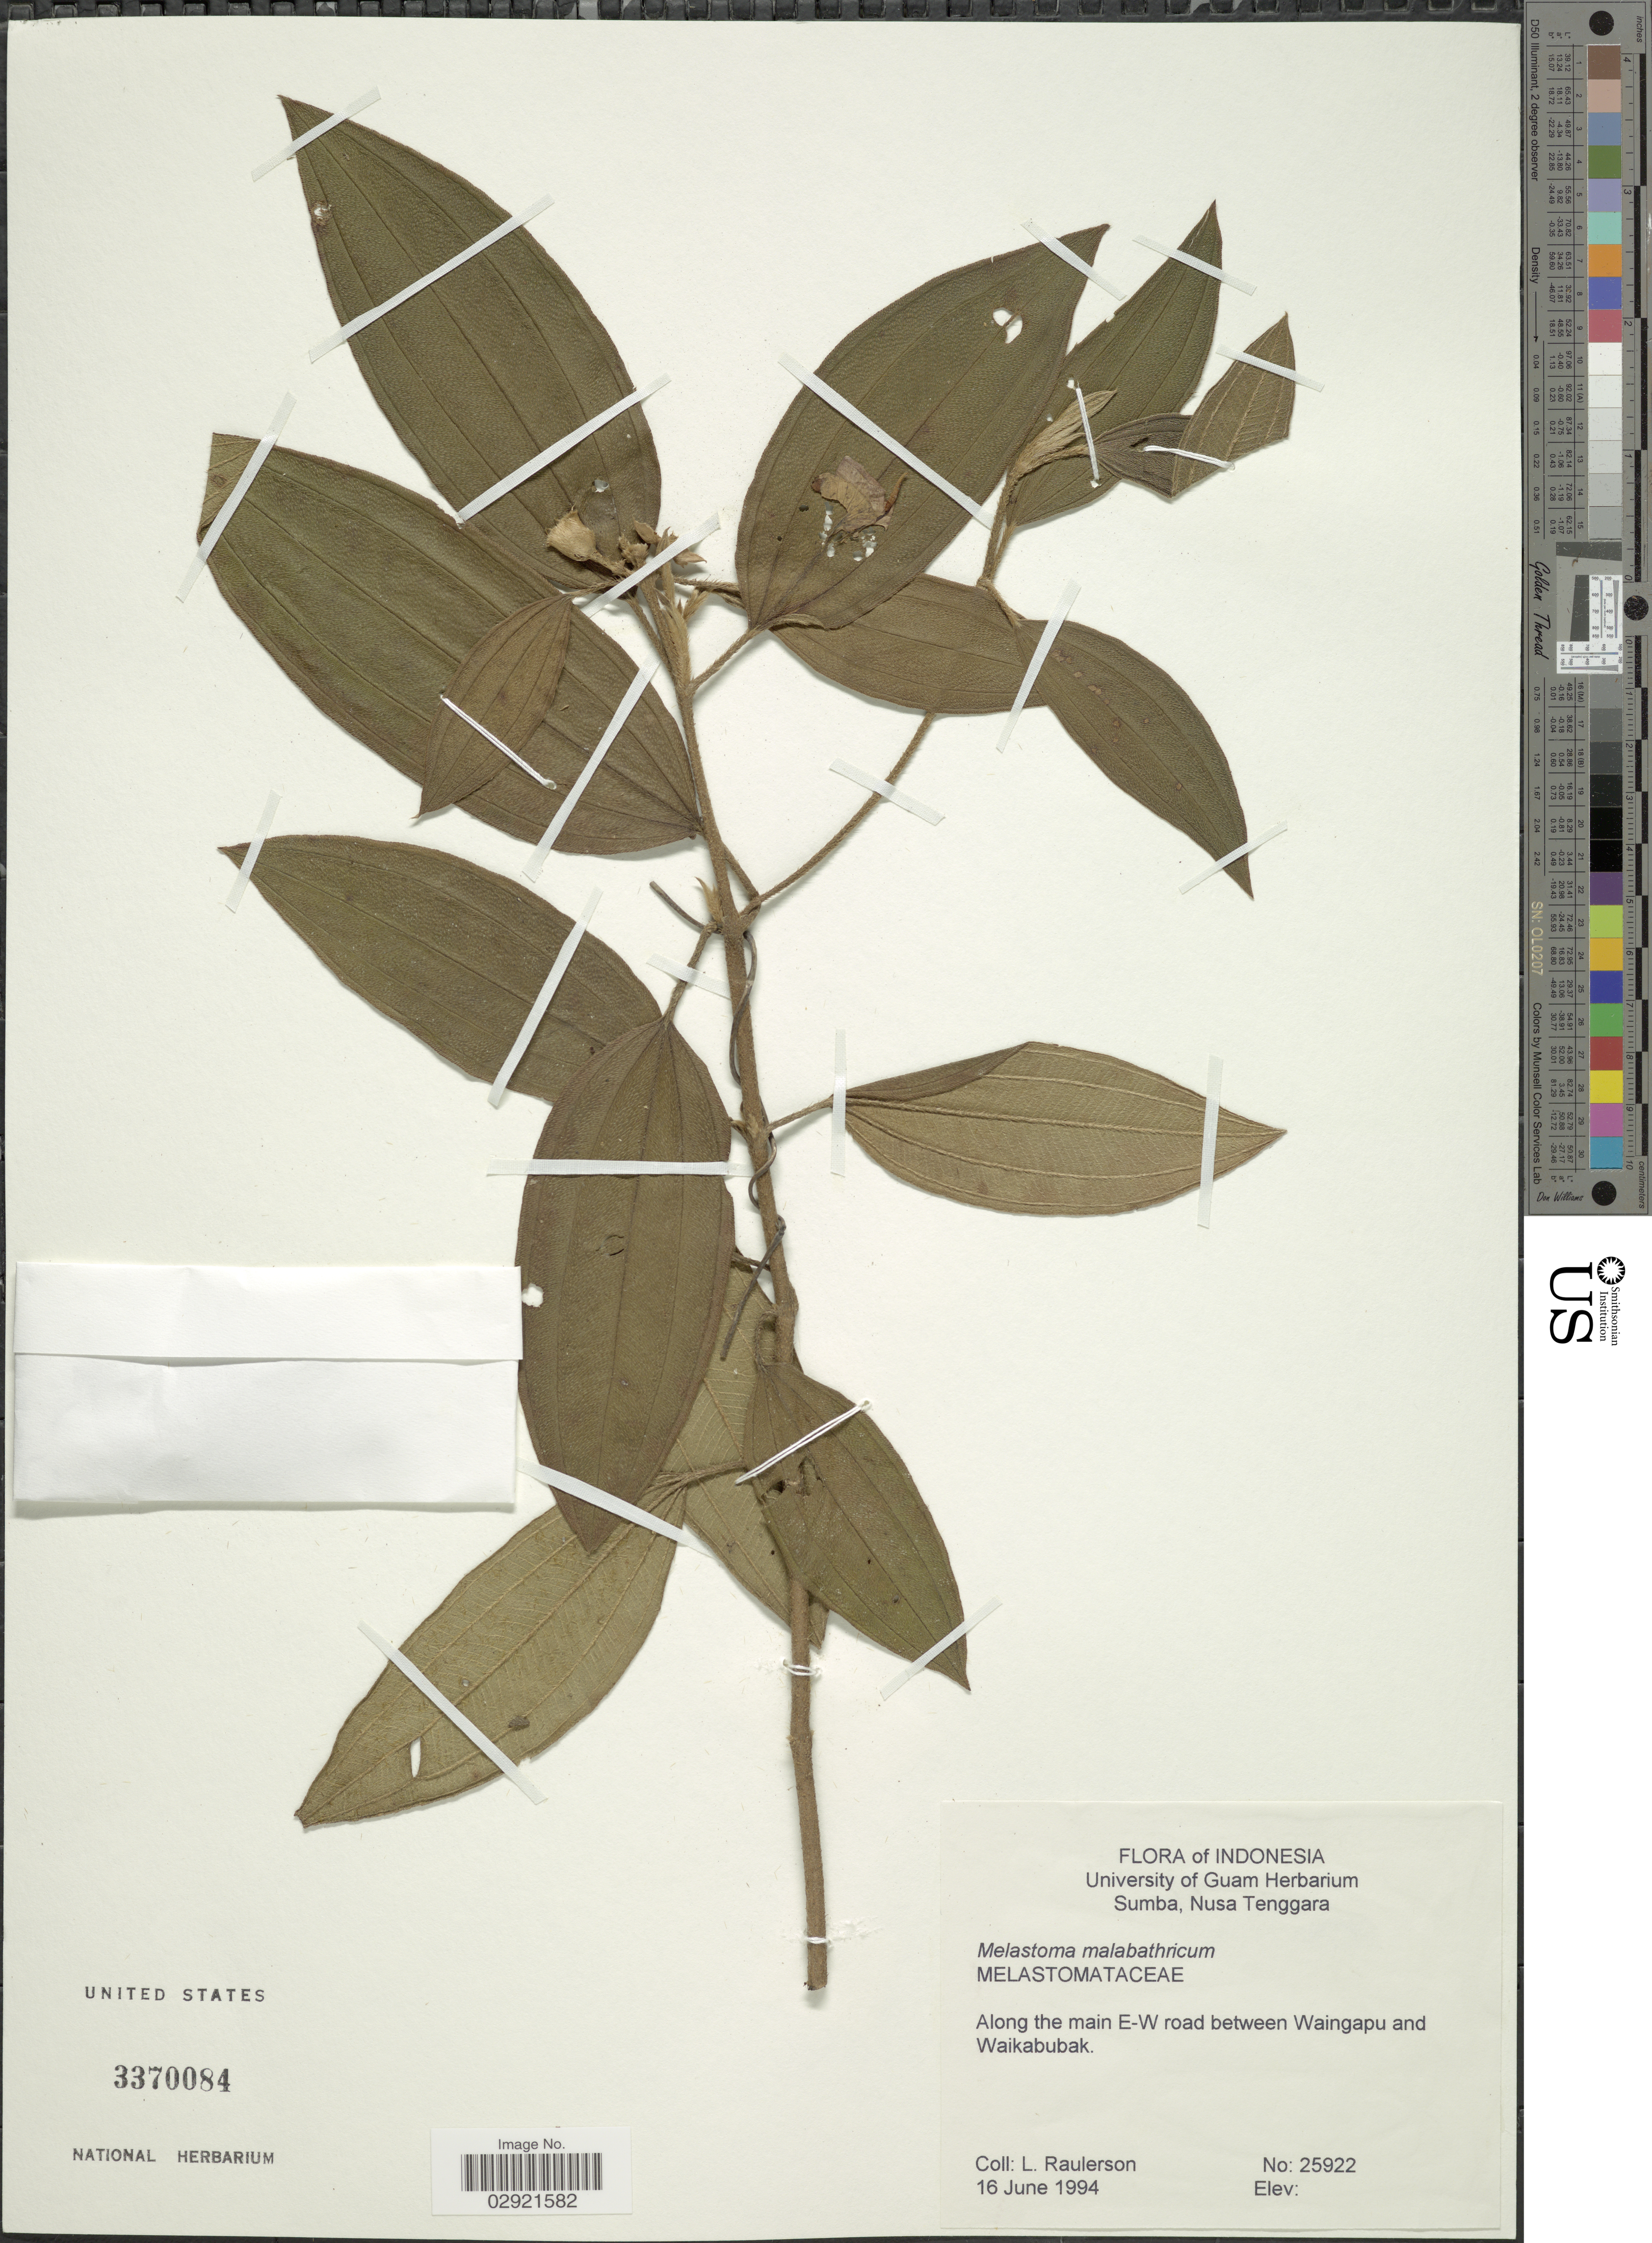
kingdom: Plantae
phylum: Tracheophyta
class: Magnoliopsida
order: Myrtales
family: Melastomataceae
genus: Melastoma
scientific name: Melastoma malabathricum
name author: L.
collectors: L. Raulerson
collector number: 25922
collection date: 1994-06-16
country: Indonesia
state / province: Nusa Tenggara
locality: Sumba, Nusa Tenggara. Along the main E-W road between Waingapu and Waikabubak.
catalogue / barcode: US 3370084